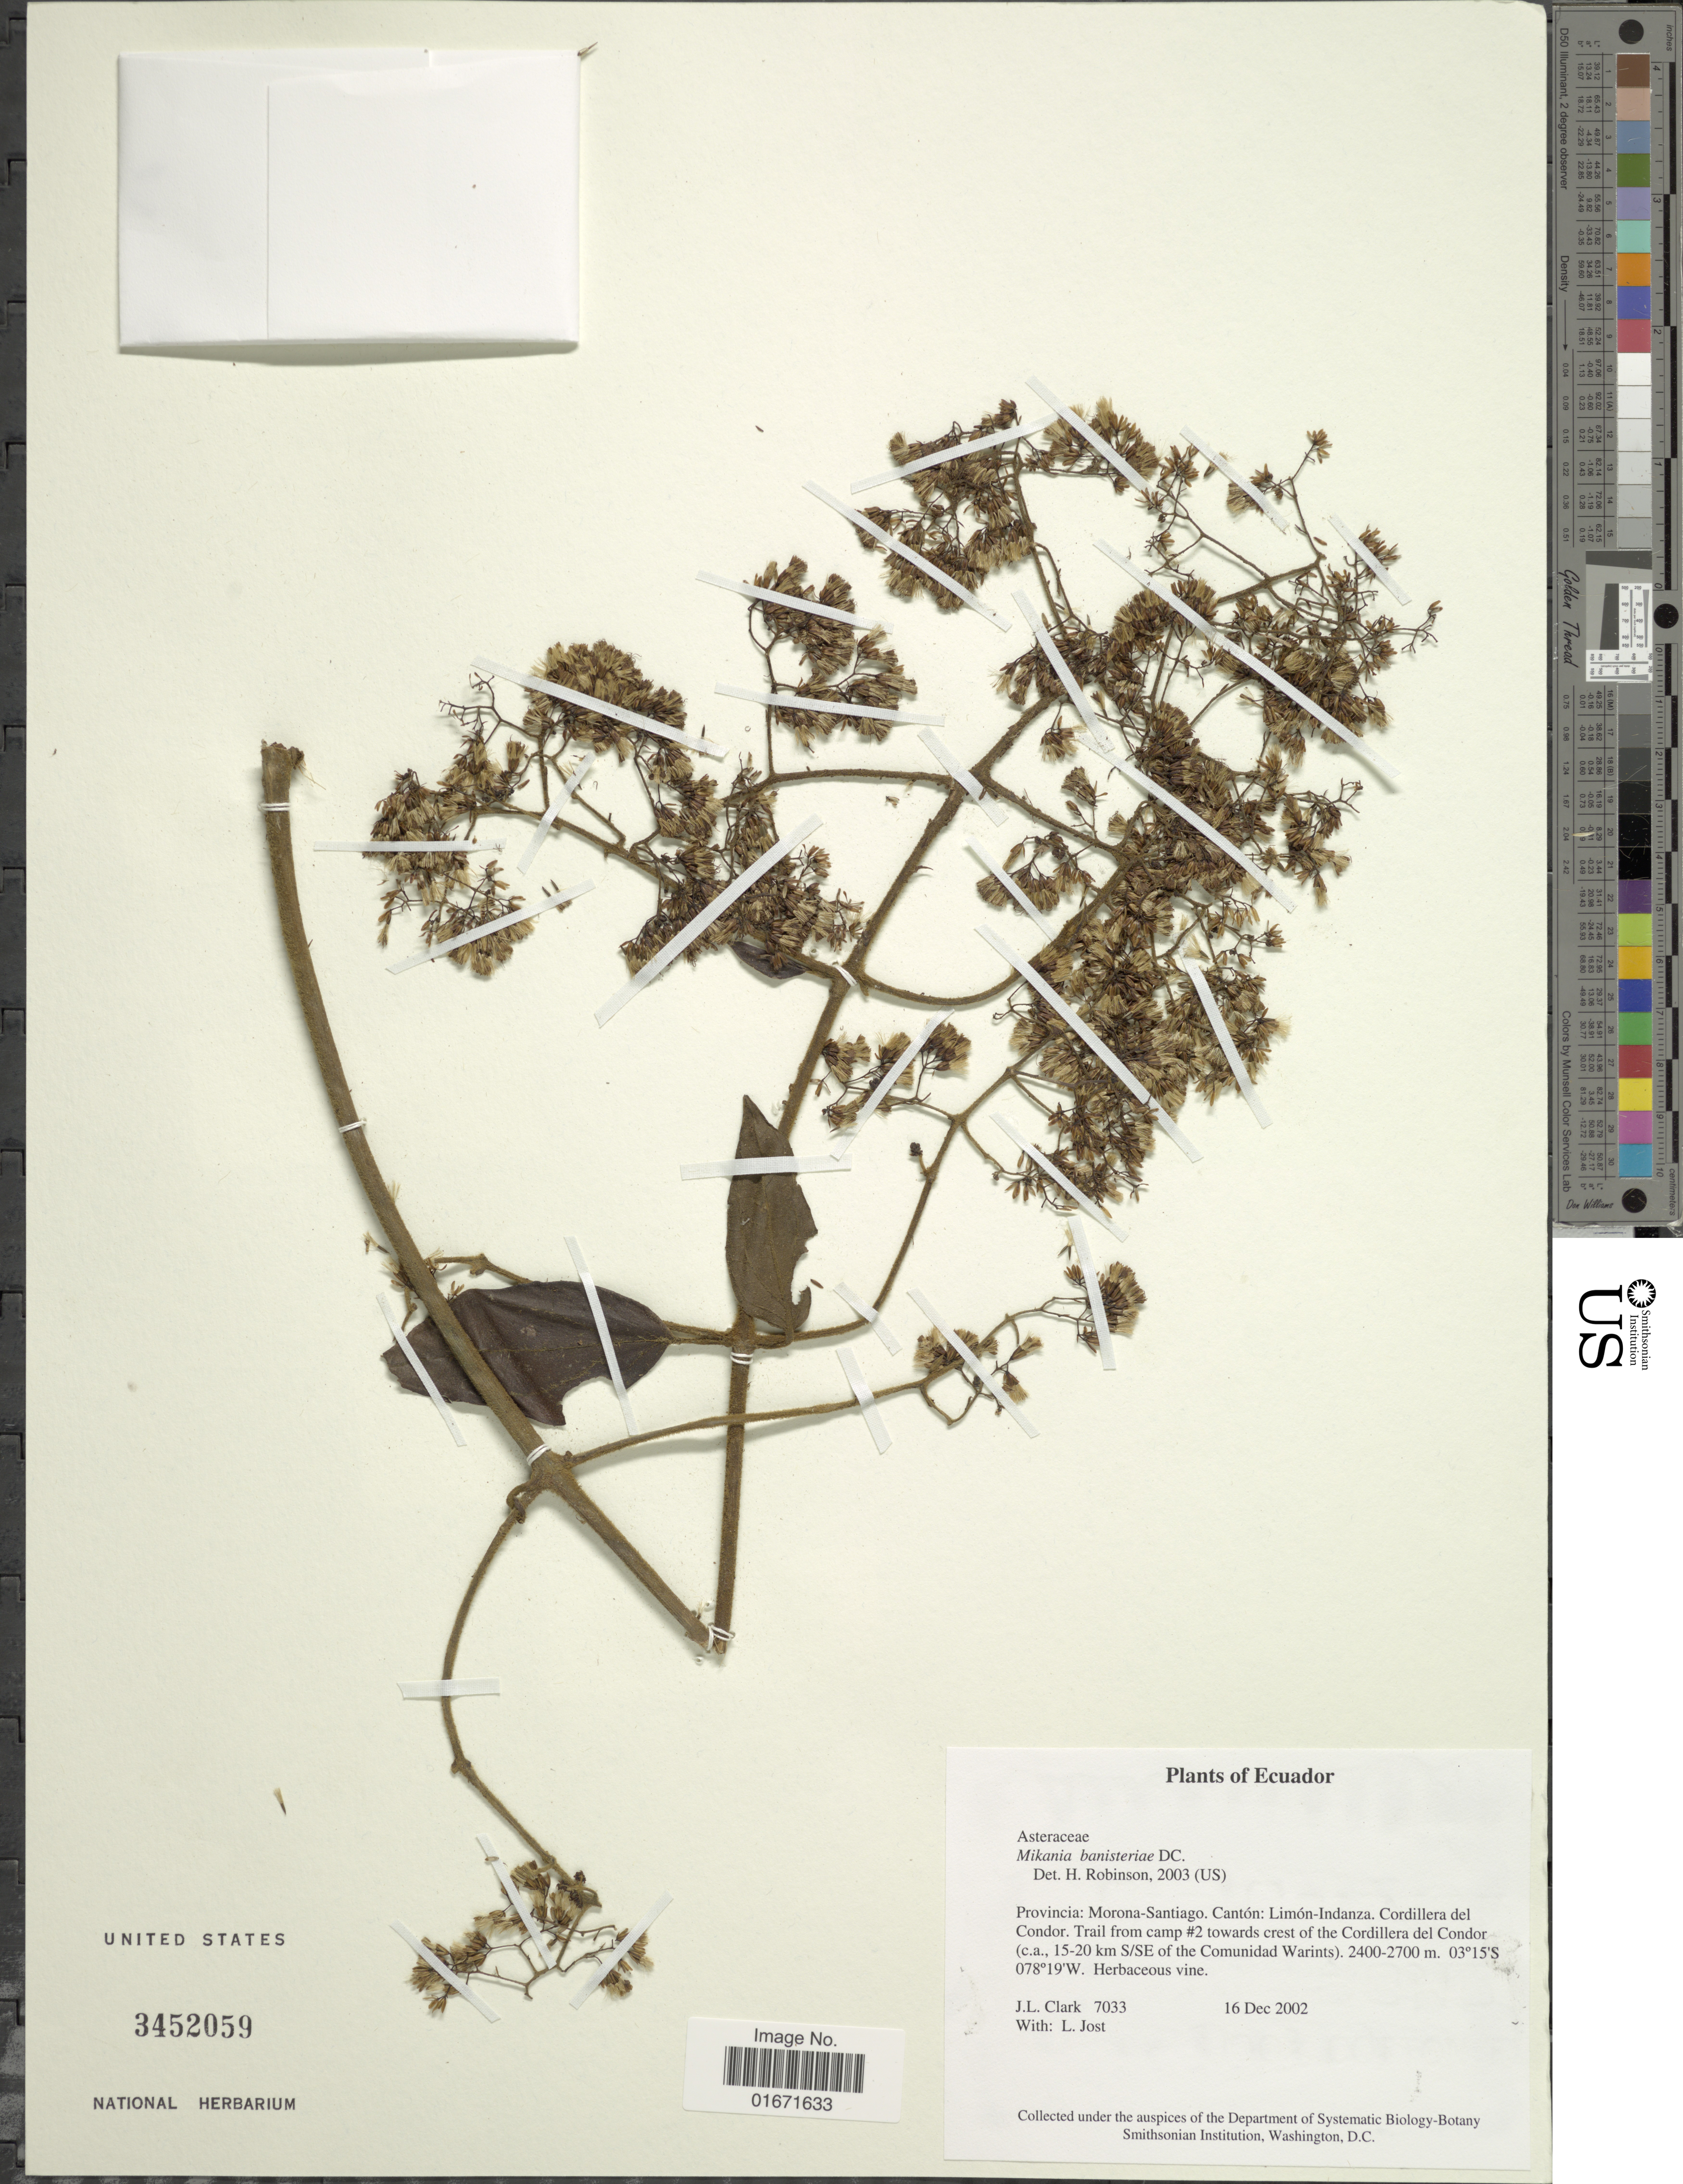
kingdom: Plantae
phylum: Tracheophyta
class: Magnoliopsida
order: Asterales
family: Asteraceae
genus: Mikania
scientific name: Mikania banisteriae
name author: DC.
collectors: J. L. Clark & L. Jost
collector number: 7033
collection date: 2002-12-16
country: Ecuador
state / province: Morona-Santiago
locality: Provincia: Morona-Santiago. Cantón: Limón-Indanza. Cordillera del Condor. Trail from camp #2 towards crest of the Cordillera del Condor (ca. 15-20 m S/SE of the Comunidad Warints)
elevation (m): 2400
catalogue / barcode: US 3452059